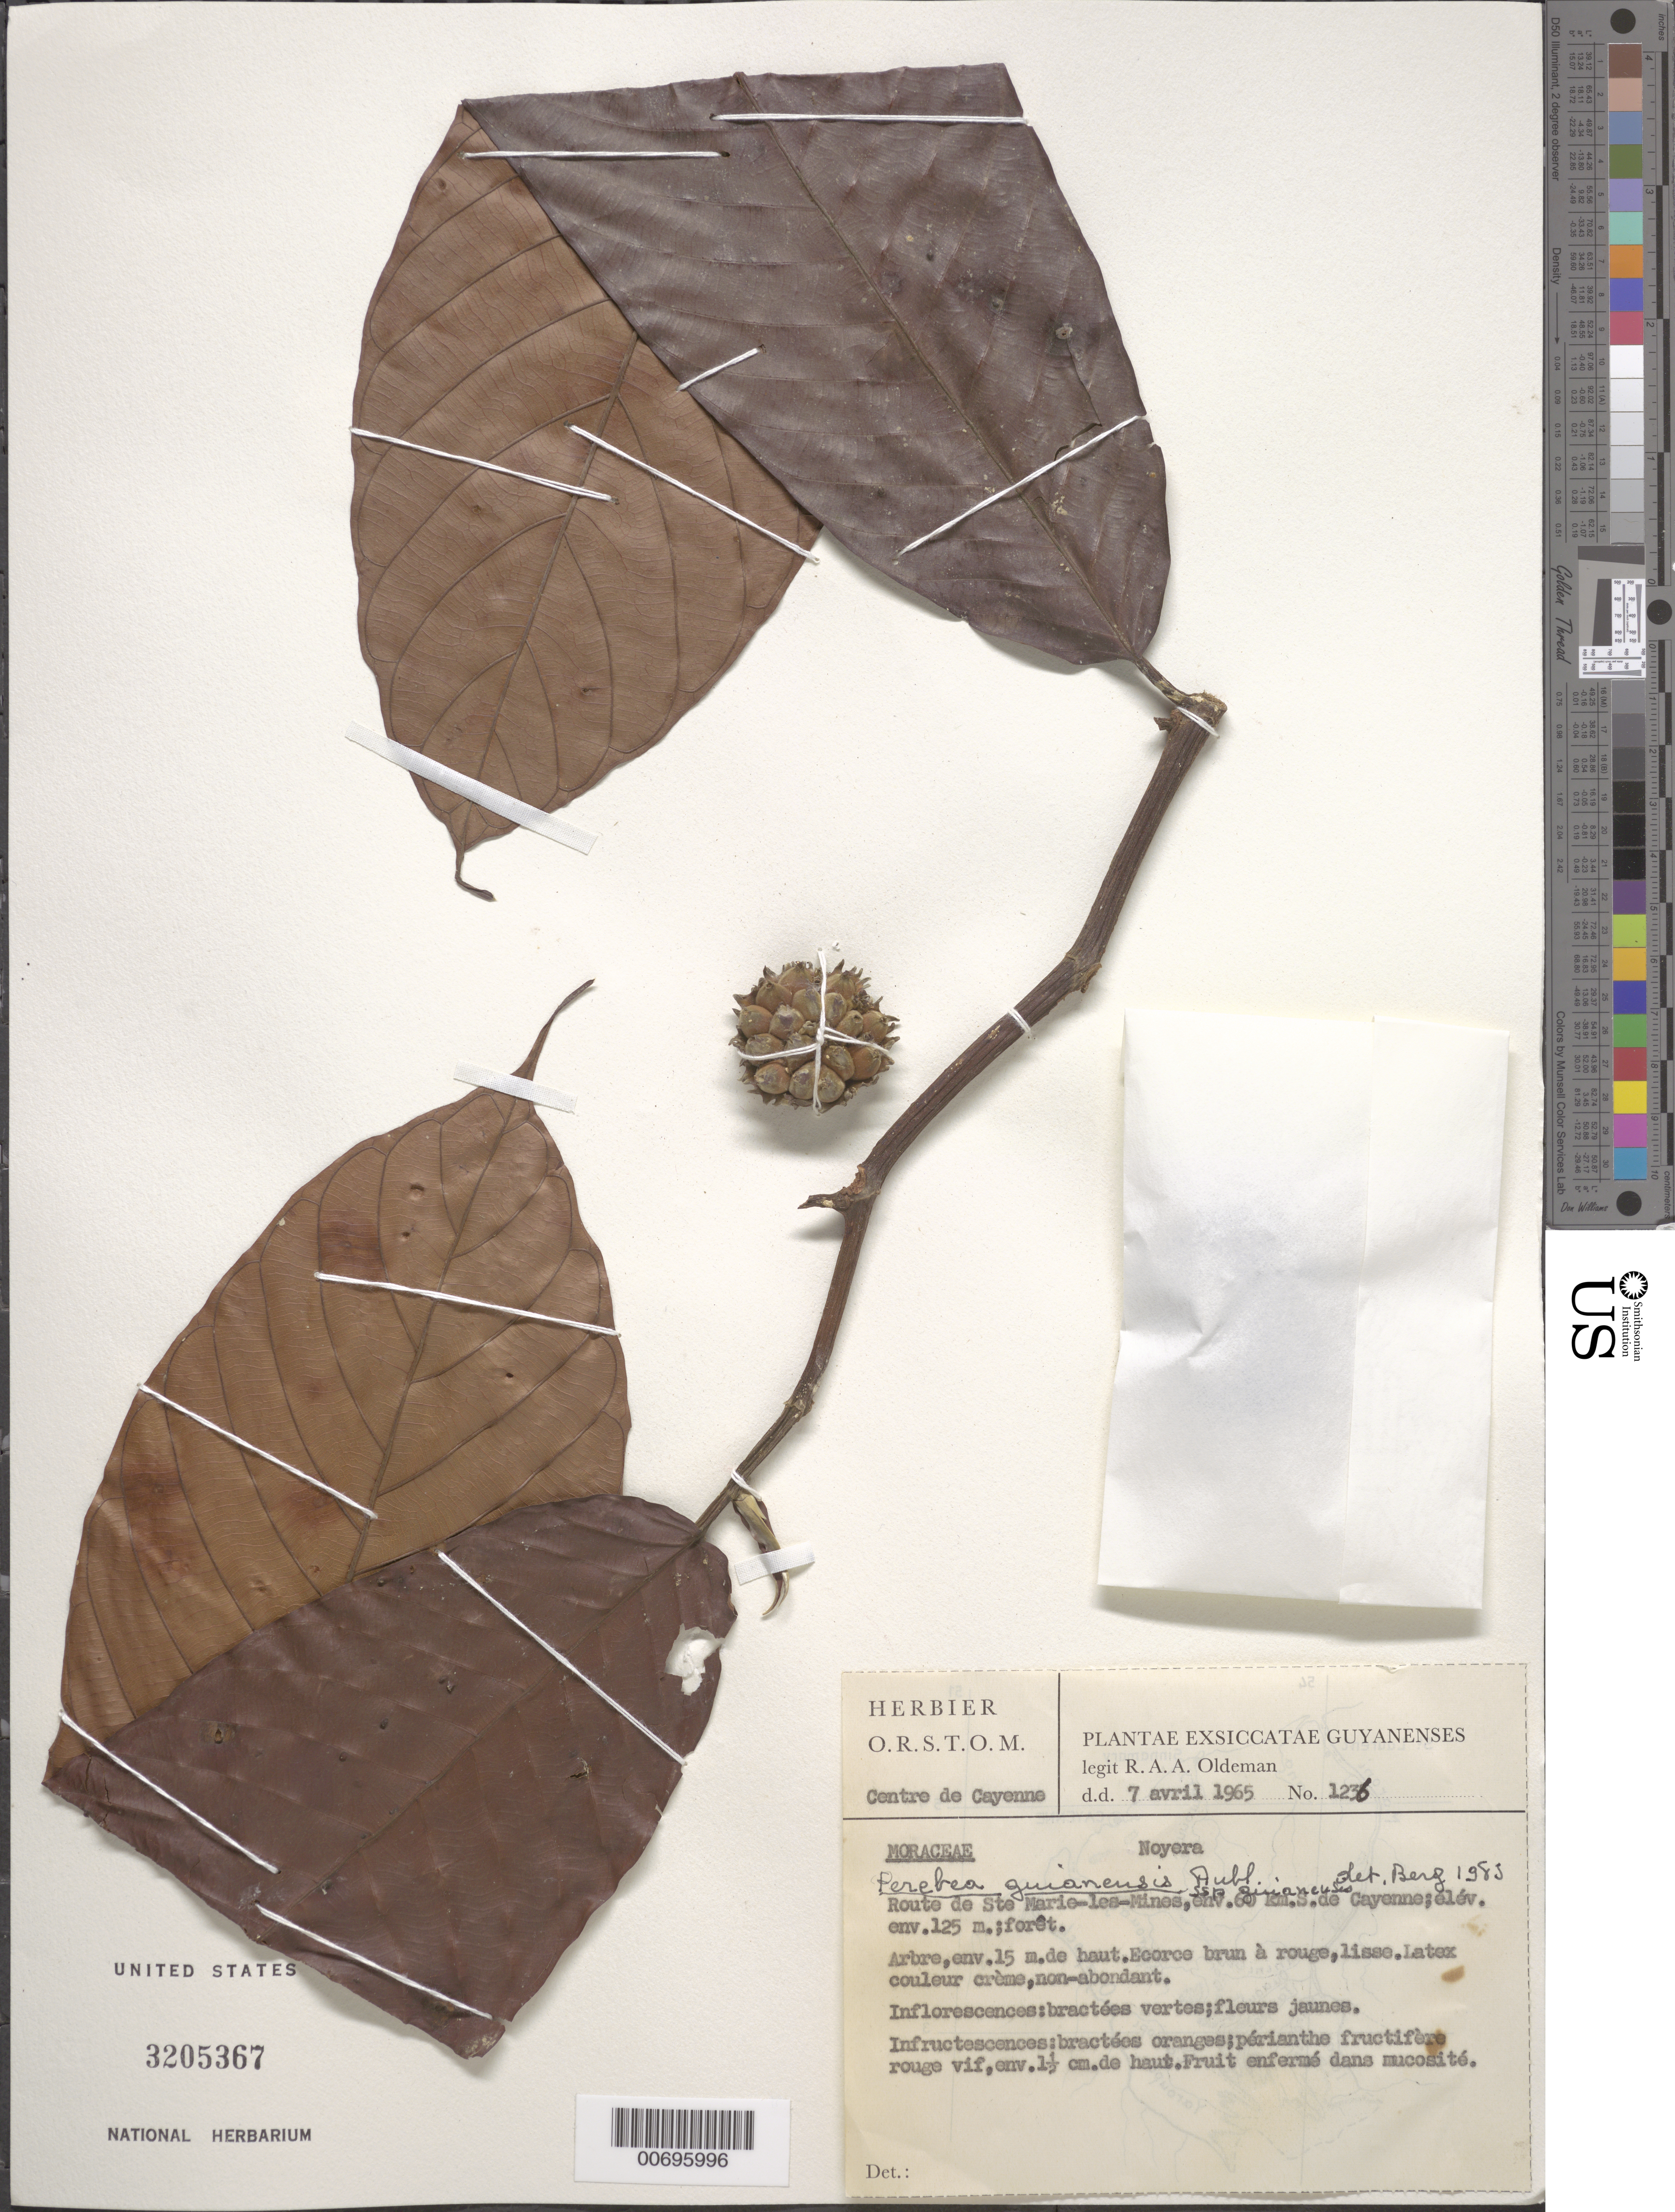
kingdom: Plantae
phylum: Tracheophyta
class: Magnoliopsida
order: Rosales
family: Moraceae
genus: Perebea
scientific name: Perebea guianensis subsp. guianensis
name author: Aubl.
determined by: Berg, C. C.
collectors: R. Oldeman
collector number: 1236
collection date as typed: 7-Apr-65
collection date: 1965-04-07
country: French Guiana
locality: Route de Ste. Marie-des-Mines, env. 60 km S de Cayenne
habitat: Forest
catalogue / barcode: US 3205367